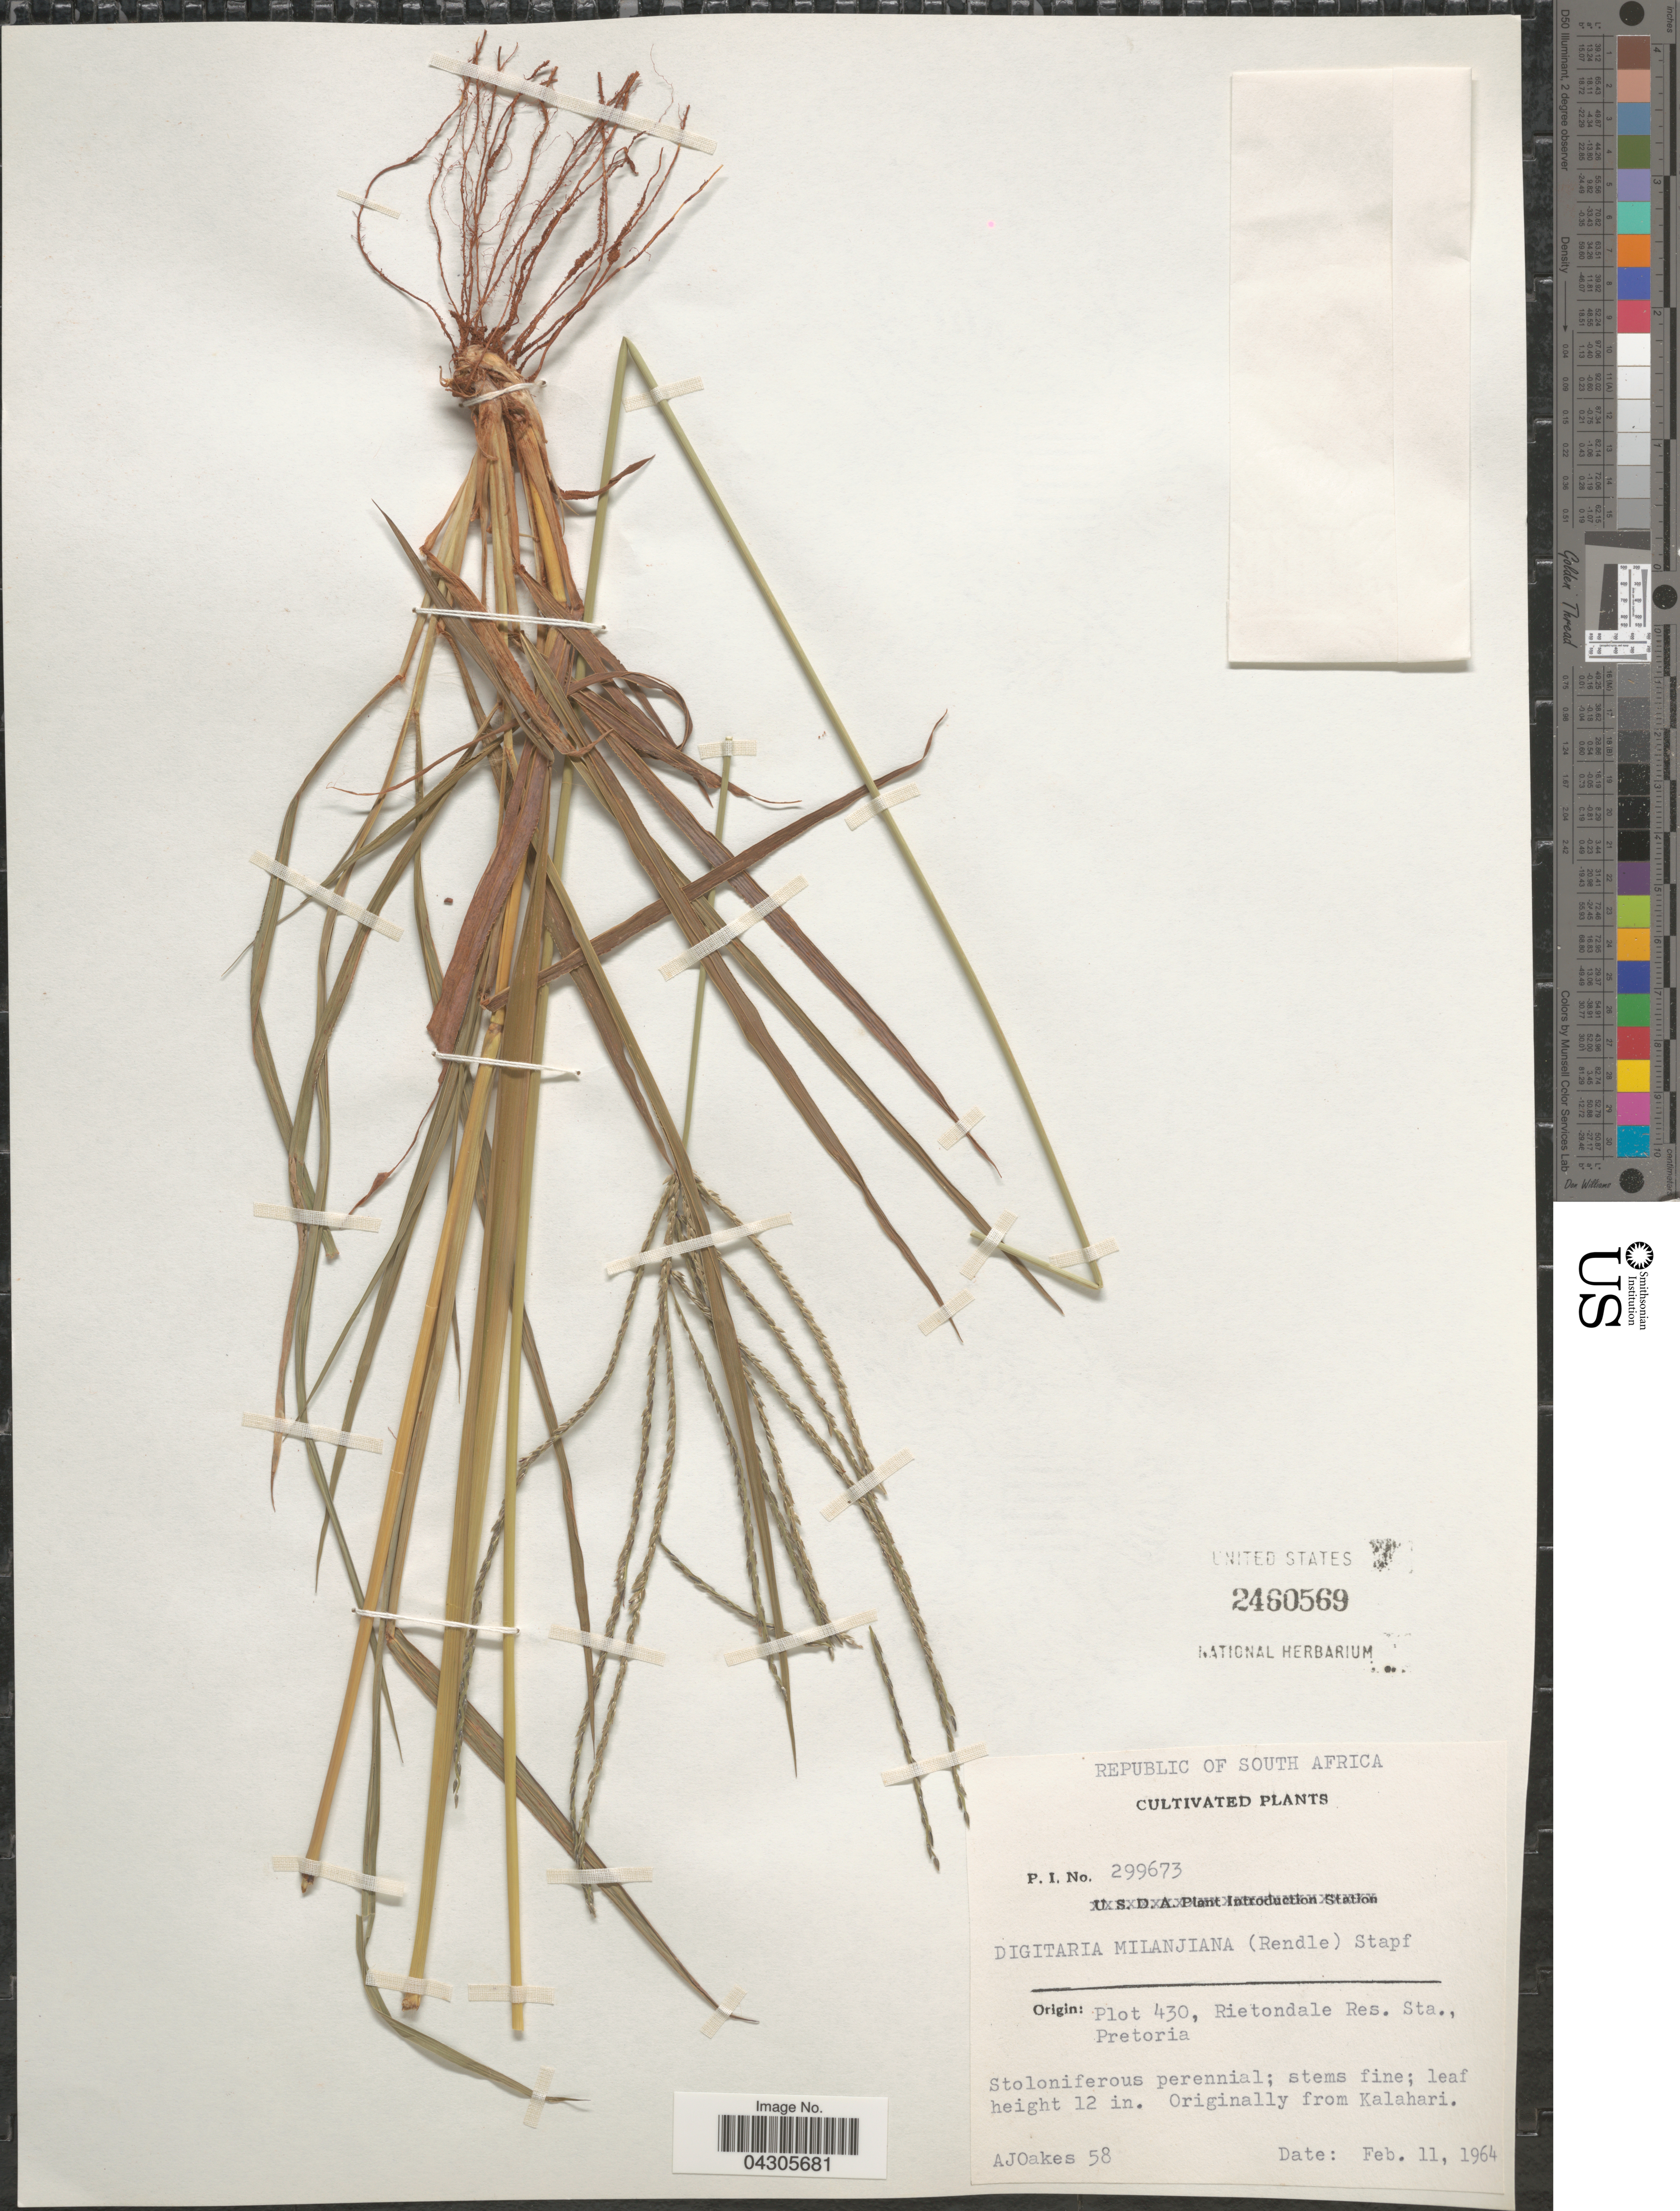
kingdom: Plantae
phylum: Tracheophyta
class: Liliopsida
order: Poales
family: Poaceae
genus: Digitaria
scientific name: Digitaria milanjiana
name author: (Rendle) Stapf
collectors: A. Oakes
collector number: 58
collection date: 1964-02-11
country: South Africa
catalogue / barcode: US 2460569